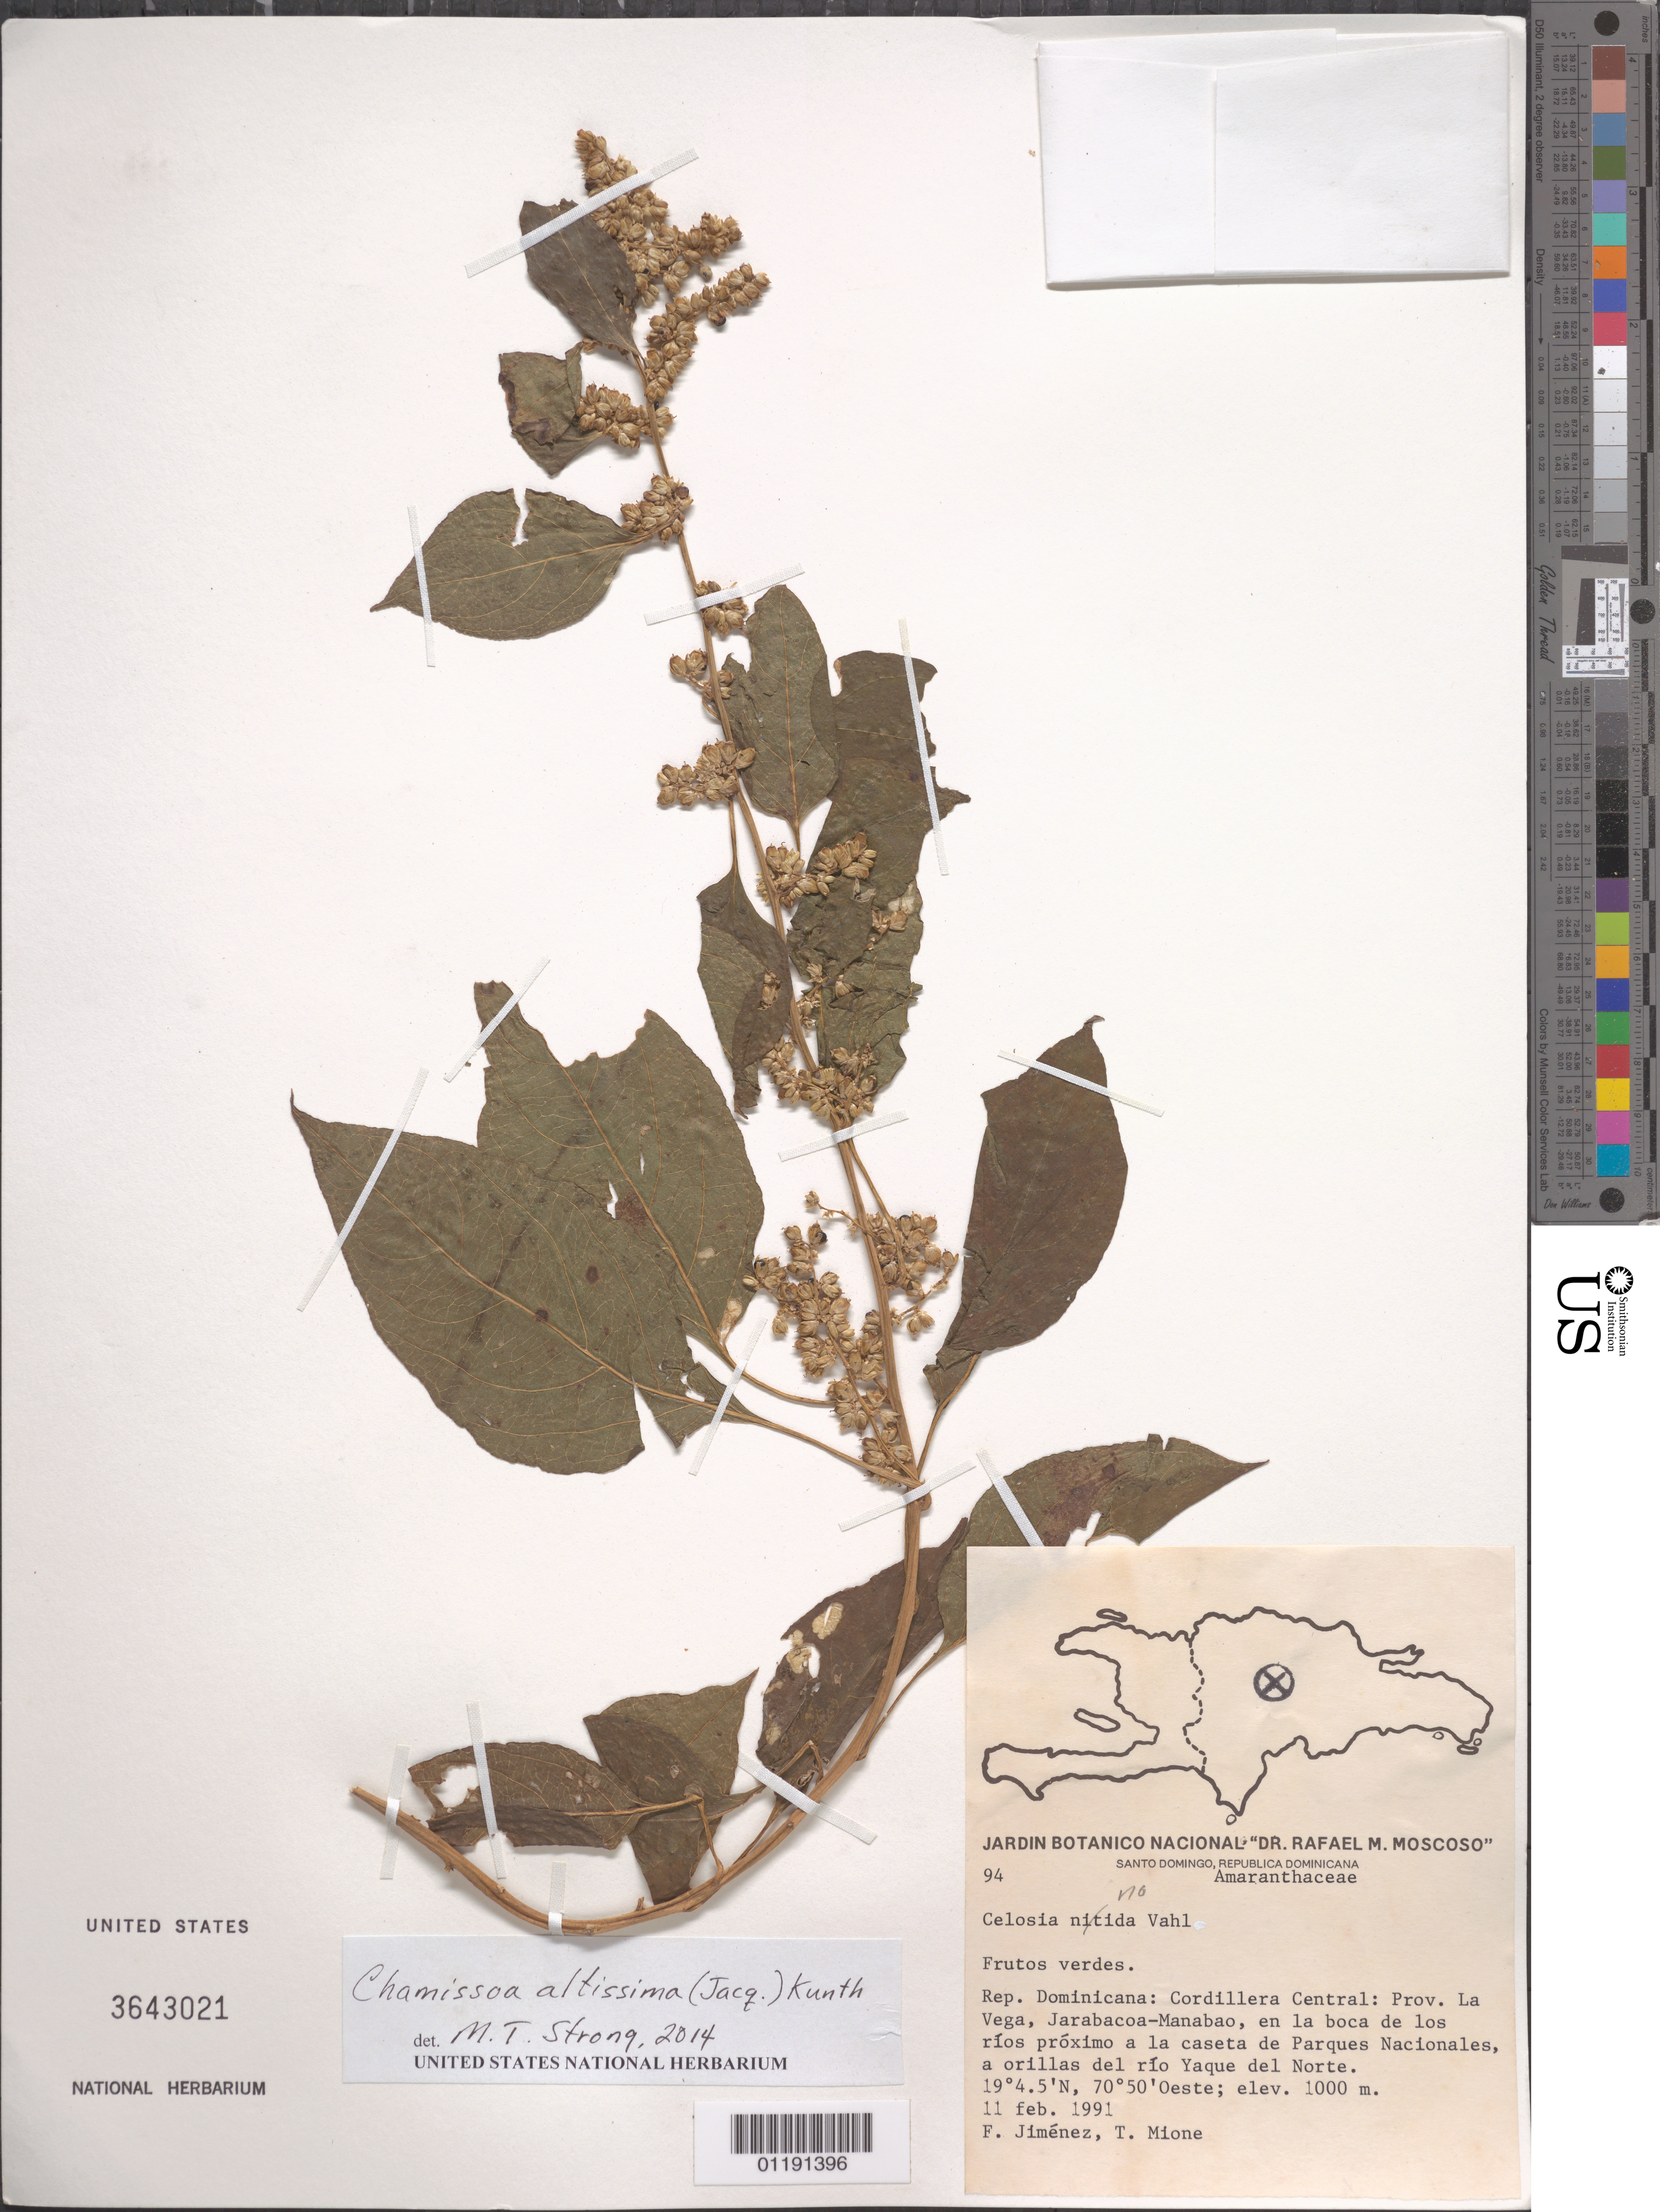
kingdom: Plantae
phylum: Tracheophyta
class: Magnoliopsida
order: Caryophyllales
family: Amaranthaceae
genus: Chamissoa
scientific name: Chamissoa altissima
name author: (Jacq.) Kunth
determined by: Strong, M. T., (US), Smithsonian Institution - National Museum of Natural History (UNITED STATES)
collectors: F. Jiménez & T. Mione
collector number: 94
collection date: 1991-02-11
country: Dominican Republic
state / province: La Vega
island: Hispaniola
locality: Jarabacoa-Manabao, in the mouth of the rivers next to the stand of the National Park, on the shore of the river Yaque del Norte.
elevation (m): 1000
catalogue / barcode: US 3643021